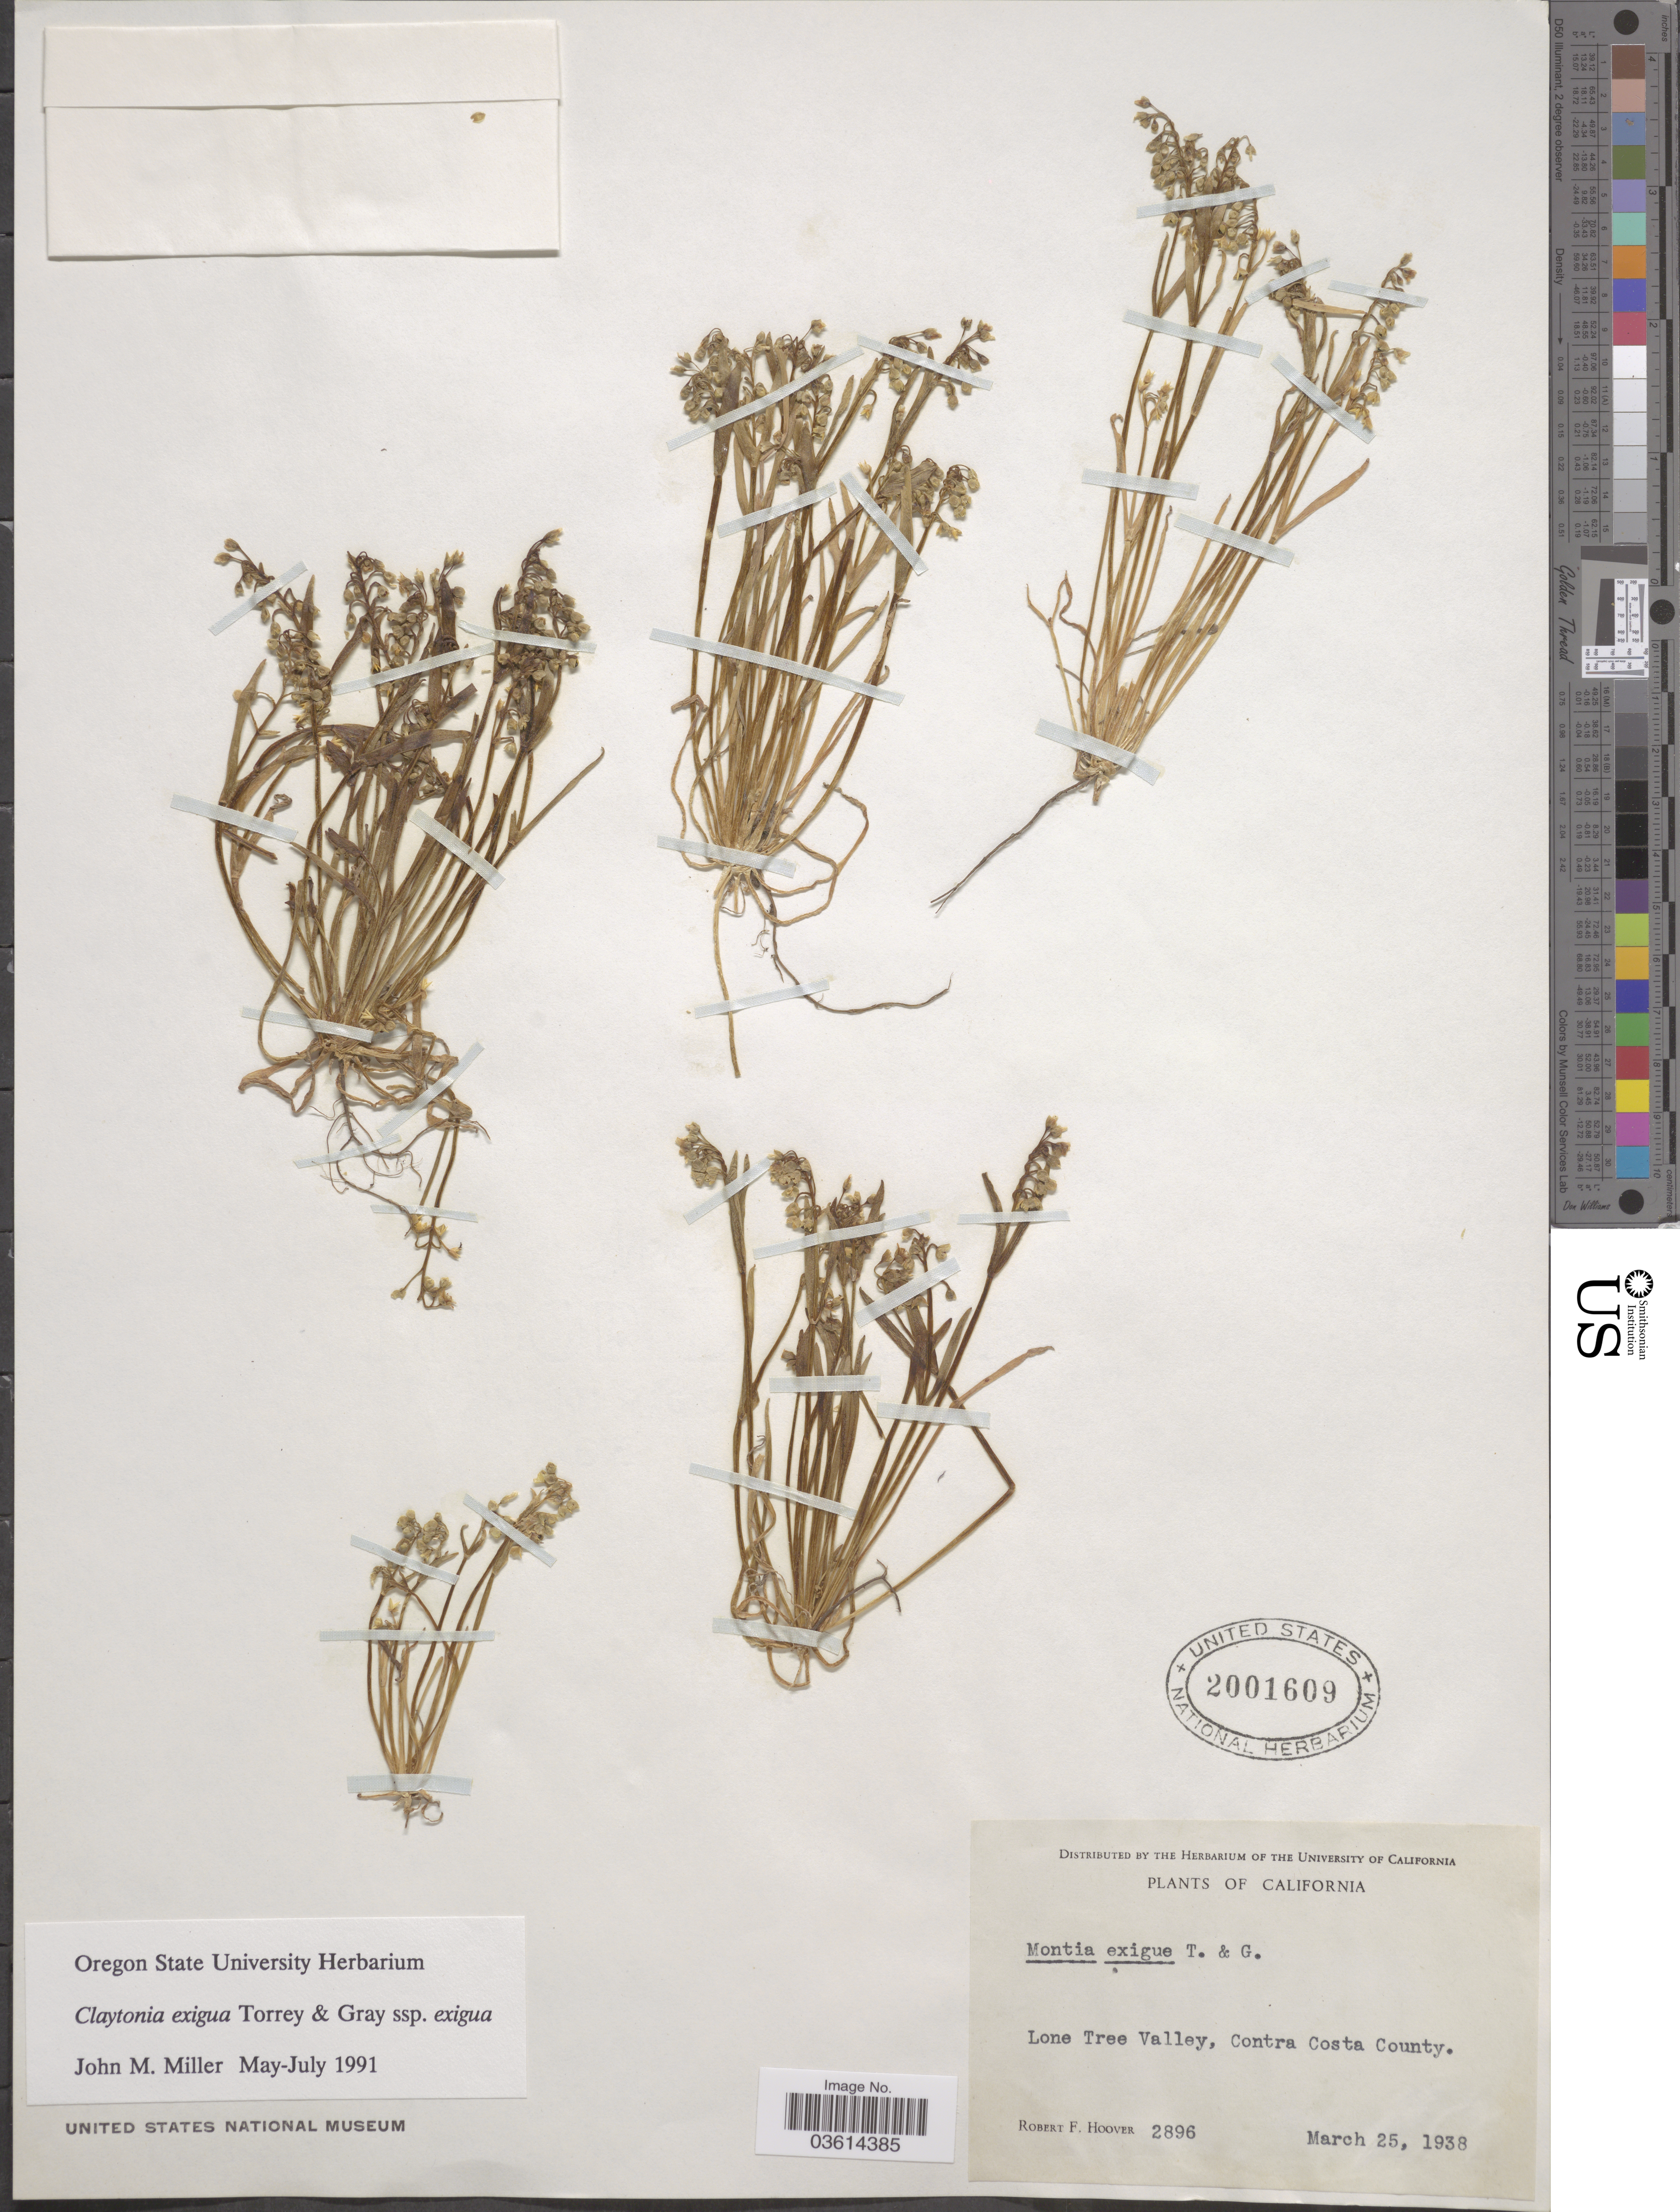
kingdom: Plantae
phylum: Tracheophyta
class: Magnoliopsida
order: Caryophyllales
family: Montiaceae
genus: Claytonia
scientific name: Claytonia exigua subsp. exigua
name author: (Douglas) Torr. & A. Gray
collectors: R. F. Hoover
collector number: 2896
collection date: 1938-03-25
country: United States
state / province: California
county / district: Contra Costa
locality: Lone Tree Valley, Contra Costa County.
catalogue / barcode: US 2001609